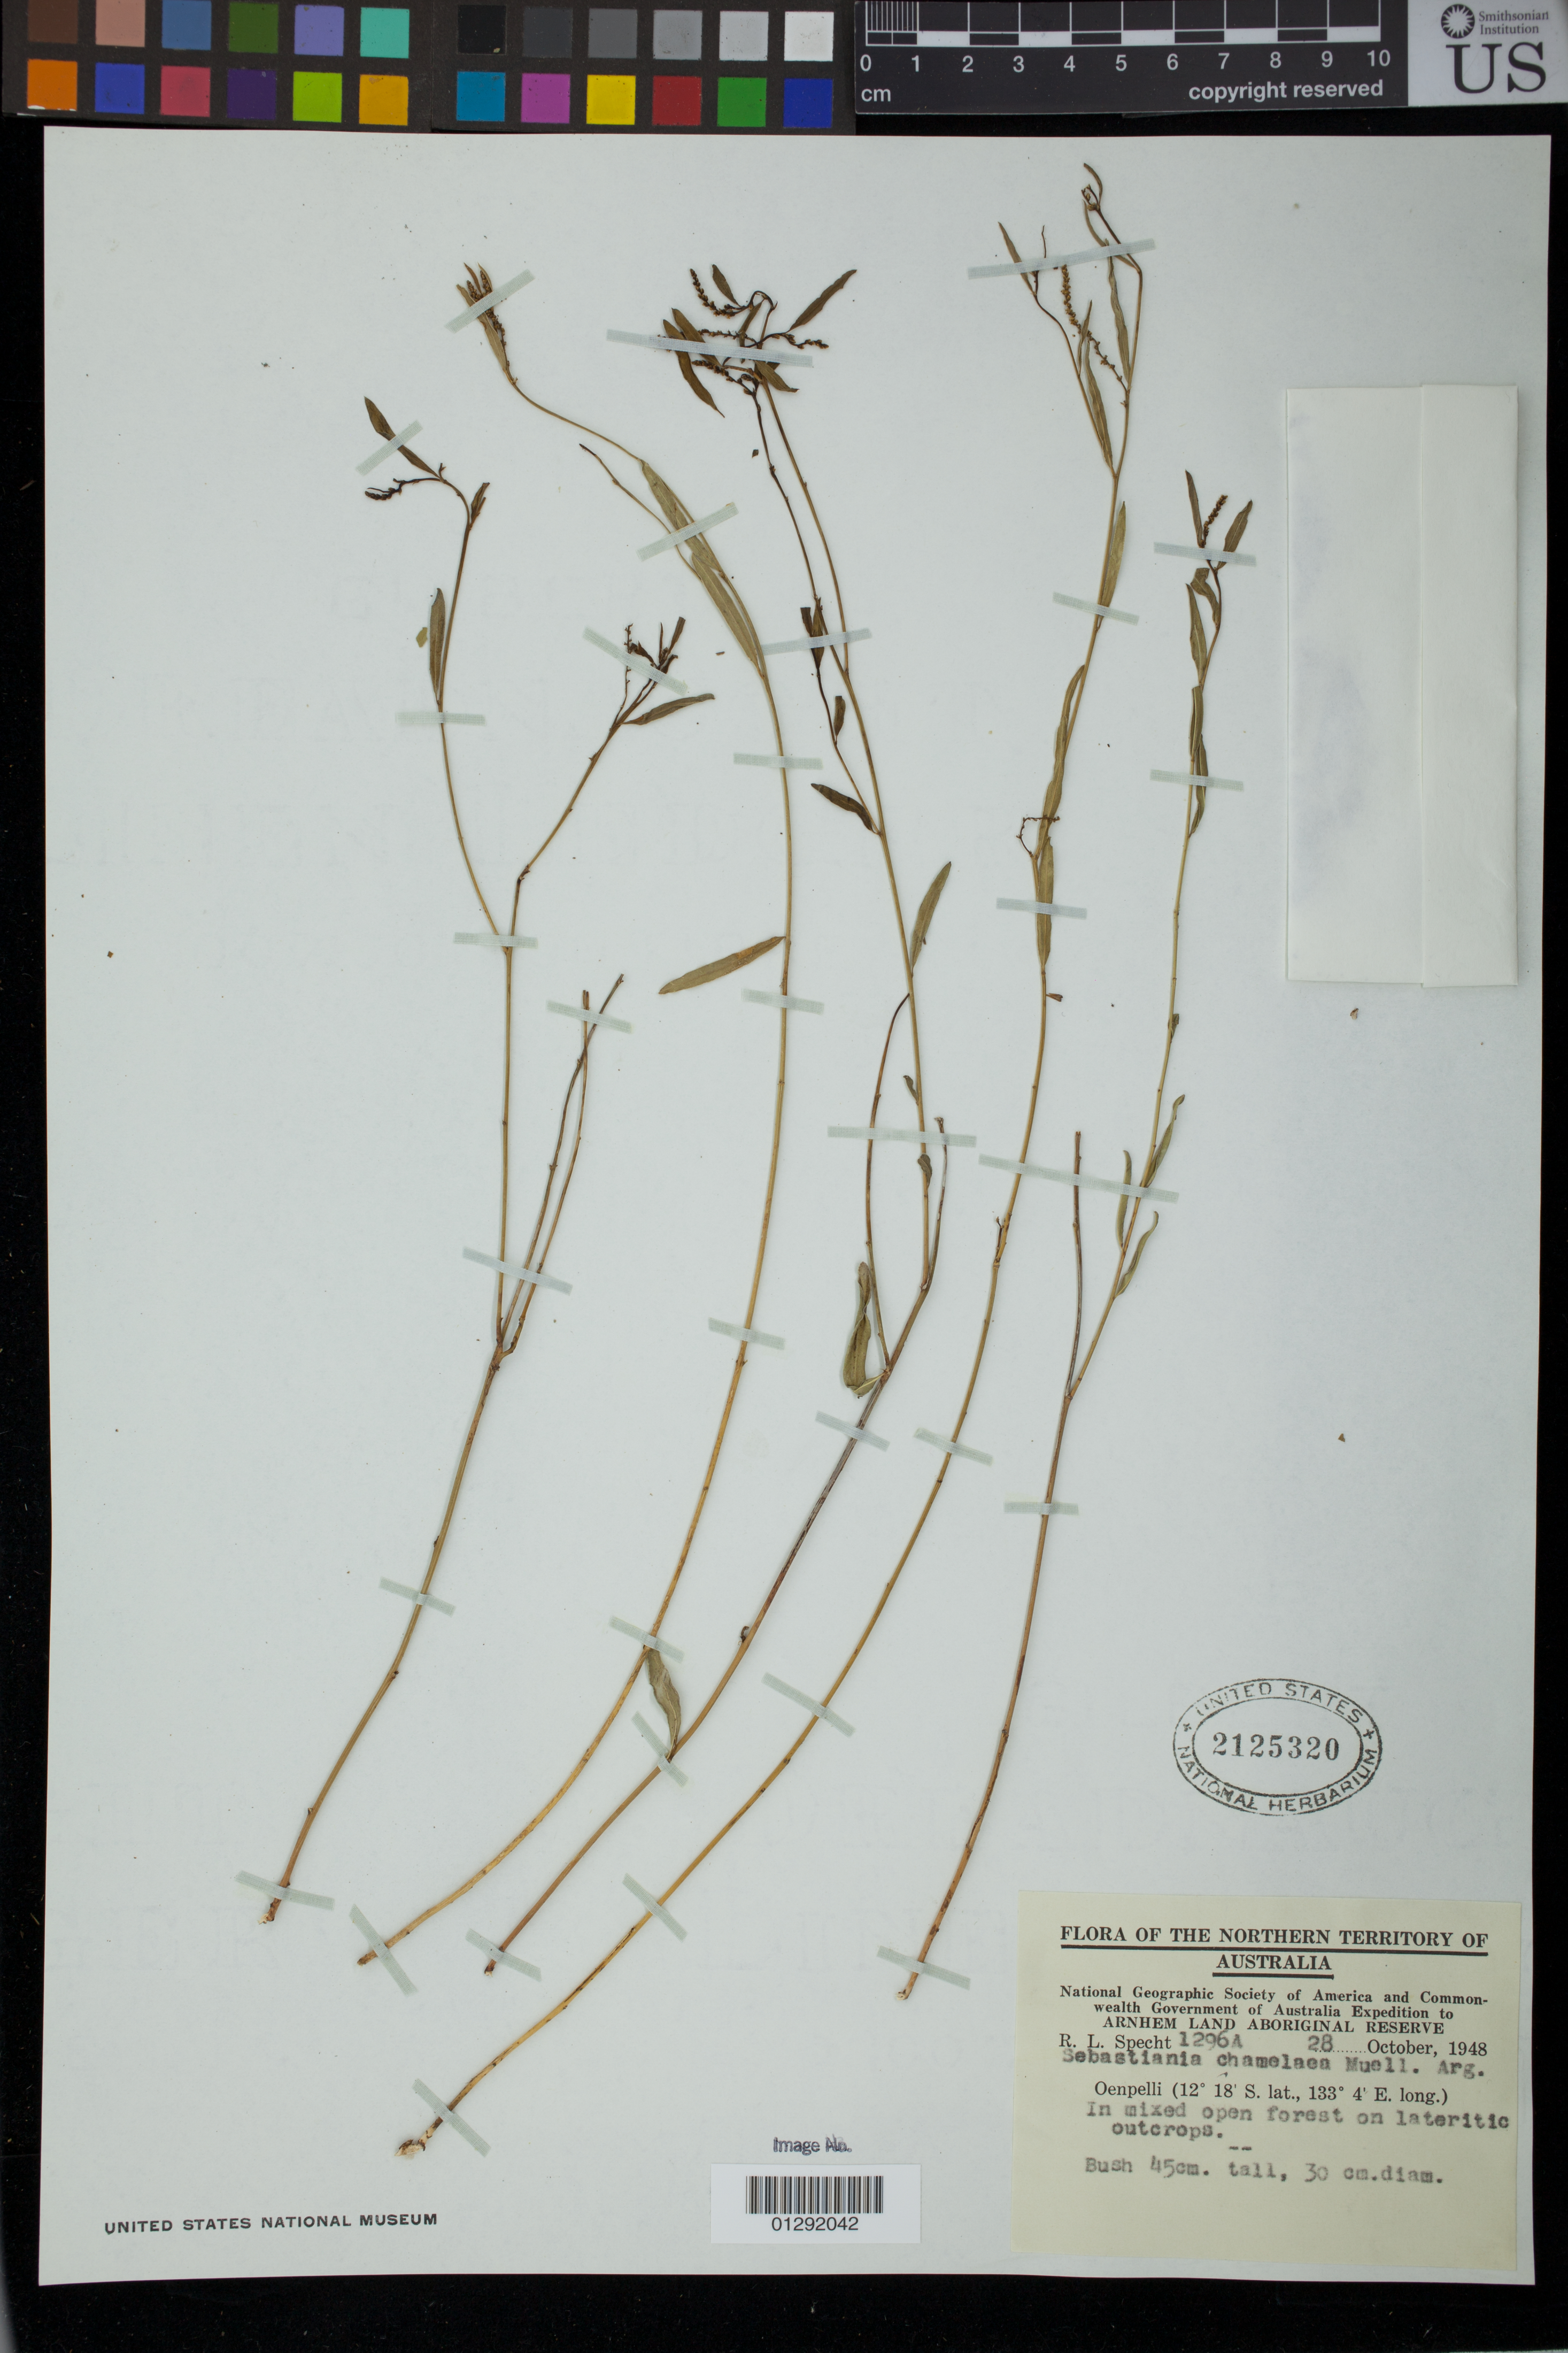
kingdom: Plantae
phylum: Tracheophyta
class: Magnoliopsida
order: Malpighiales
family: Euphorbiaceae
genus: Sebastiania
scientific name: Sebastiania chamaelea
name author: (L.) Müll. Arg.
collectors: R. L. Specht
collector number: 1296A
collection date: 1948-10-28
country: Australia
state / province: Northern Territory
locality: Arnhem Land Aboriginal Reserve. Oenpelli.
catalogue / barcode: US 2125320